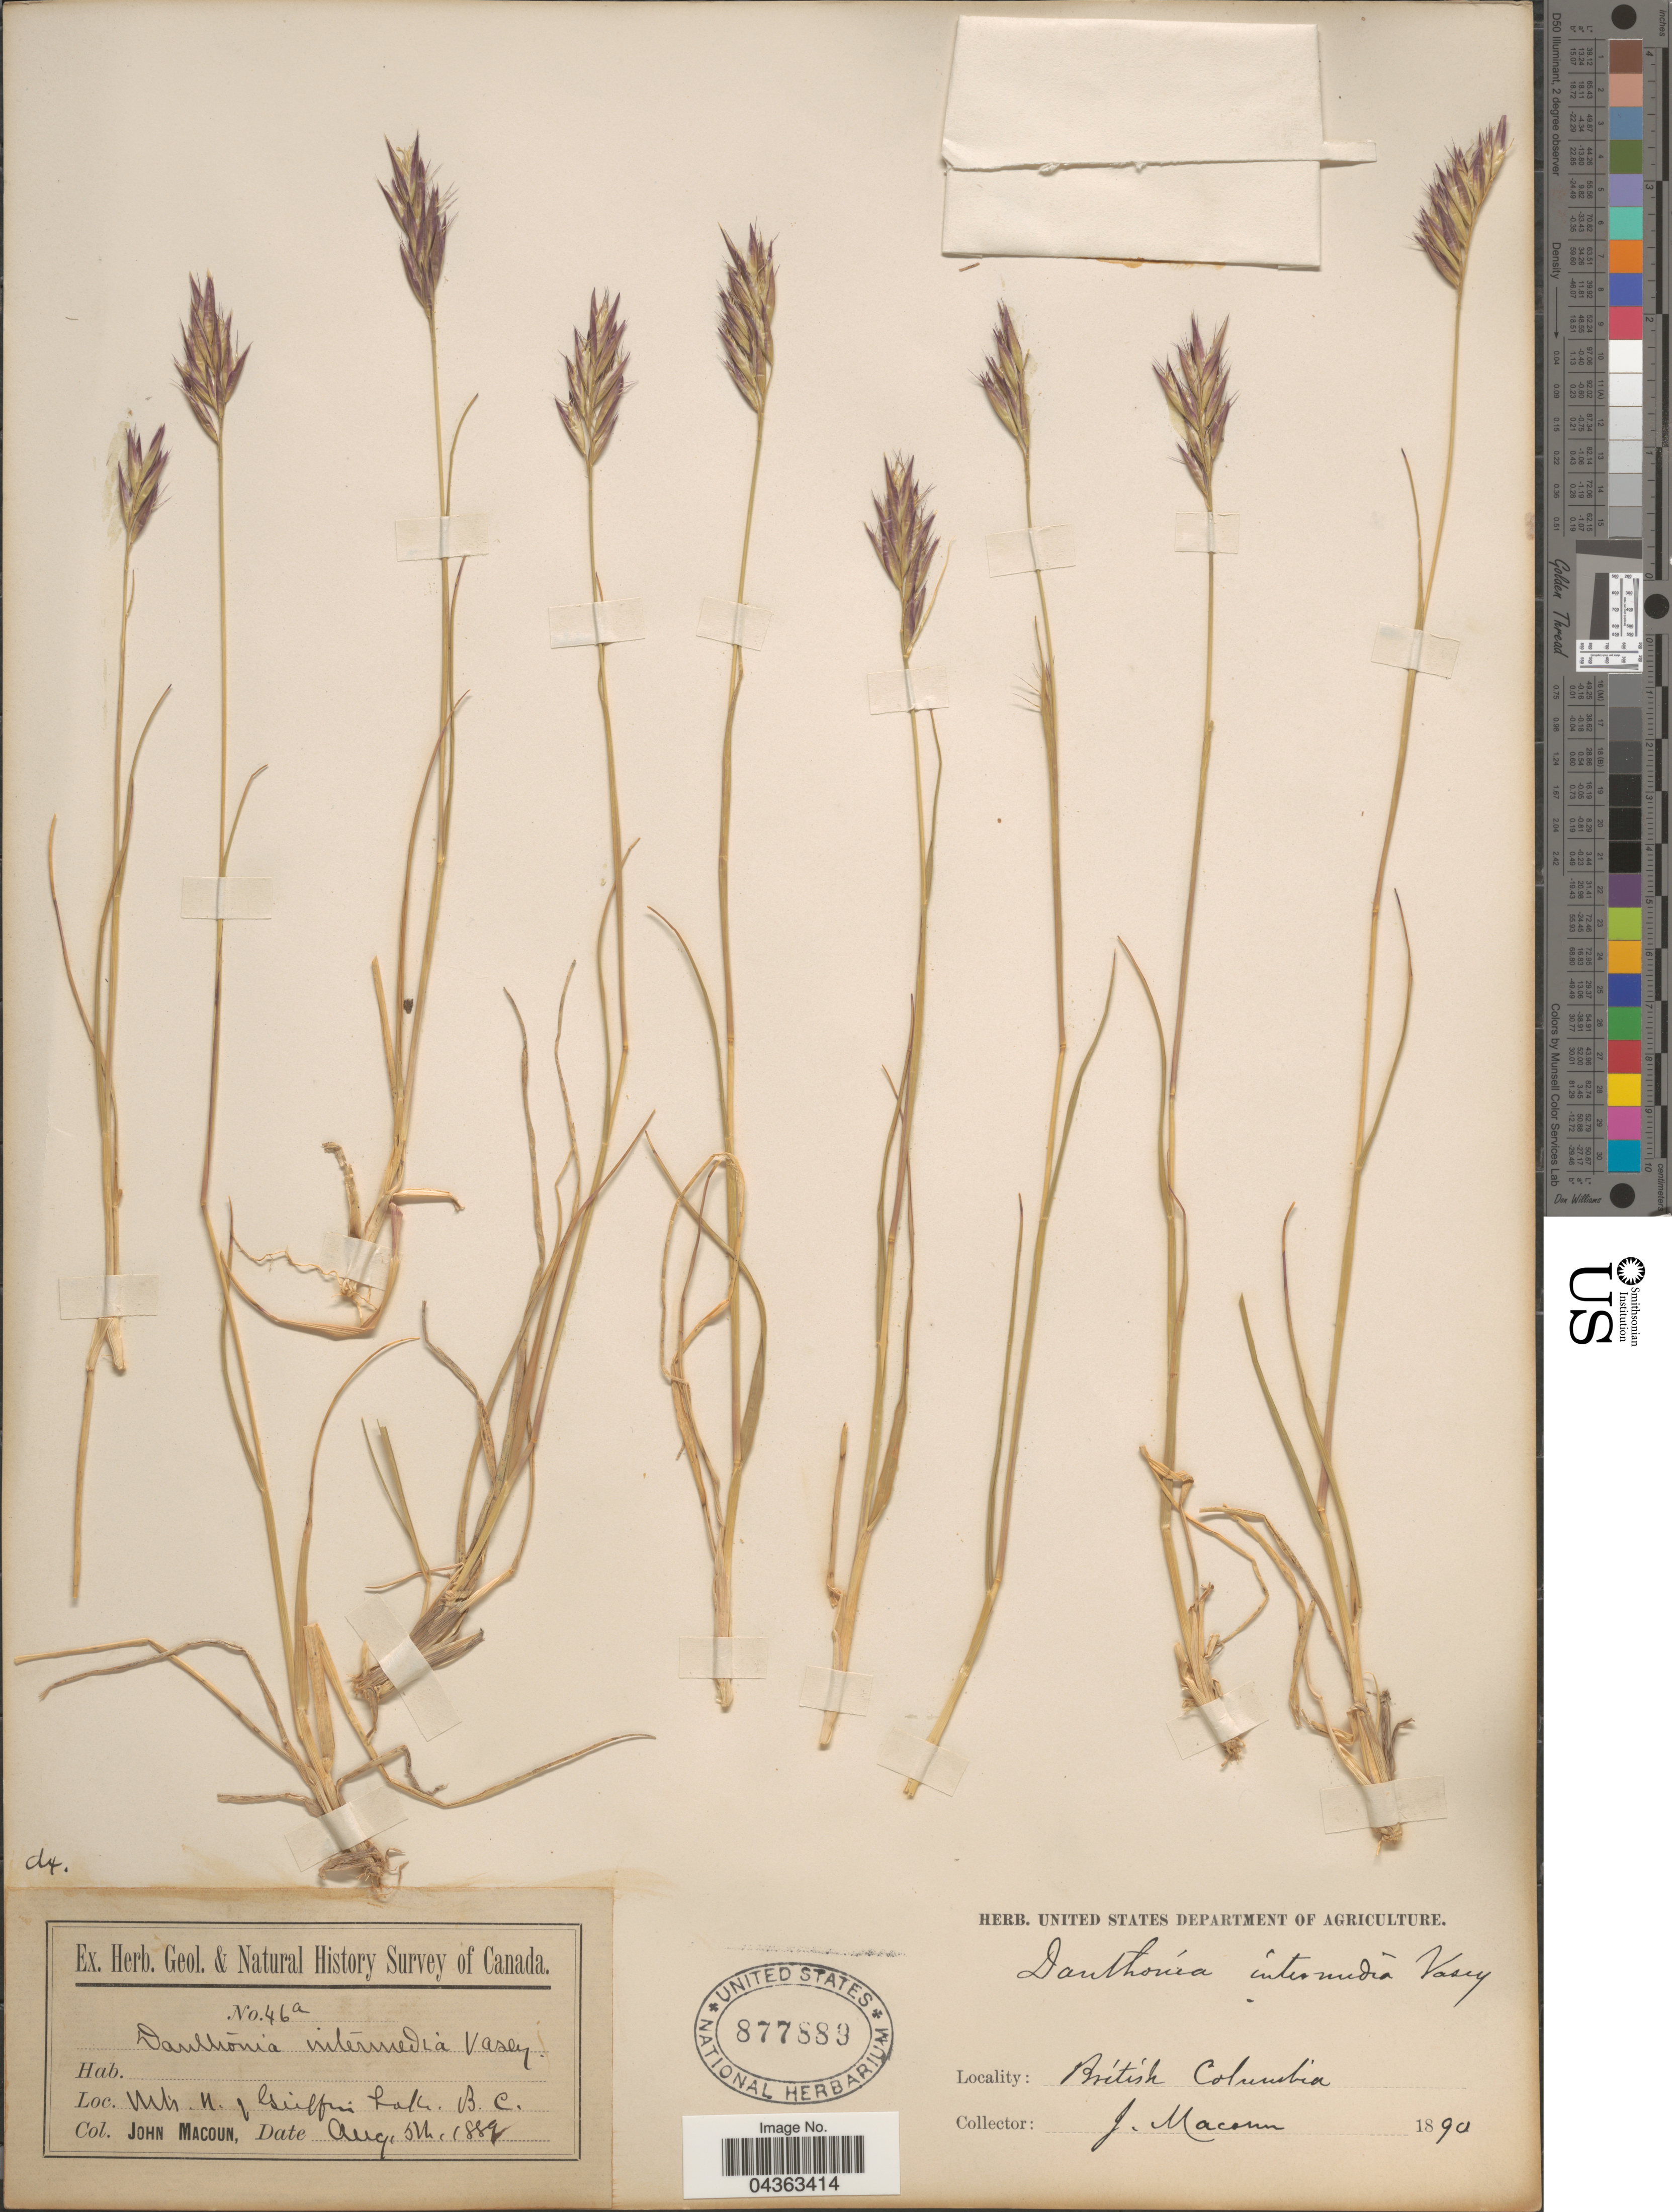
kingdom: Plantae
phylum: Tracheophyta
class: Liliopsida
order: Poales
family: Poaceae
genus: Danthonia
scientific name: Danthonia intermedia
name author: Vasey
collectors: J. Macoun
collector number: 46a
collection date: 1889-08-05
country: Canada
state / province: British Columbia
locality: Geol. & Natural History Survey of Canada. Mts. N. of Griffin Lake.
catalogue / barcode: US 877889